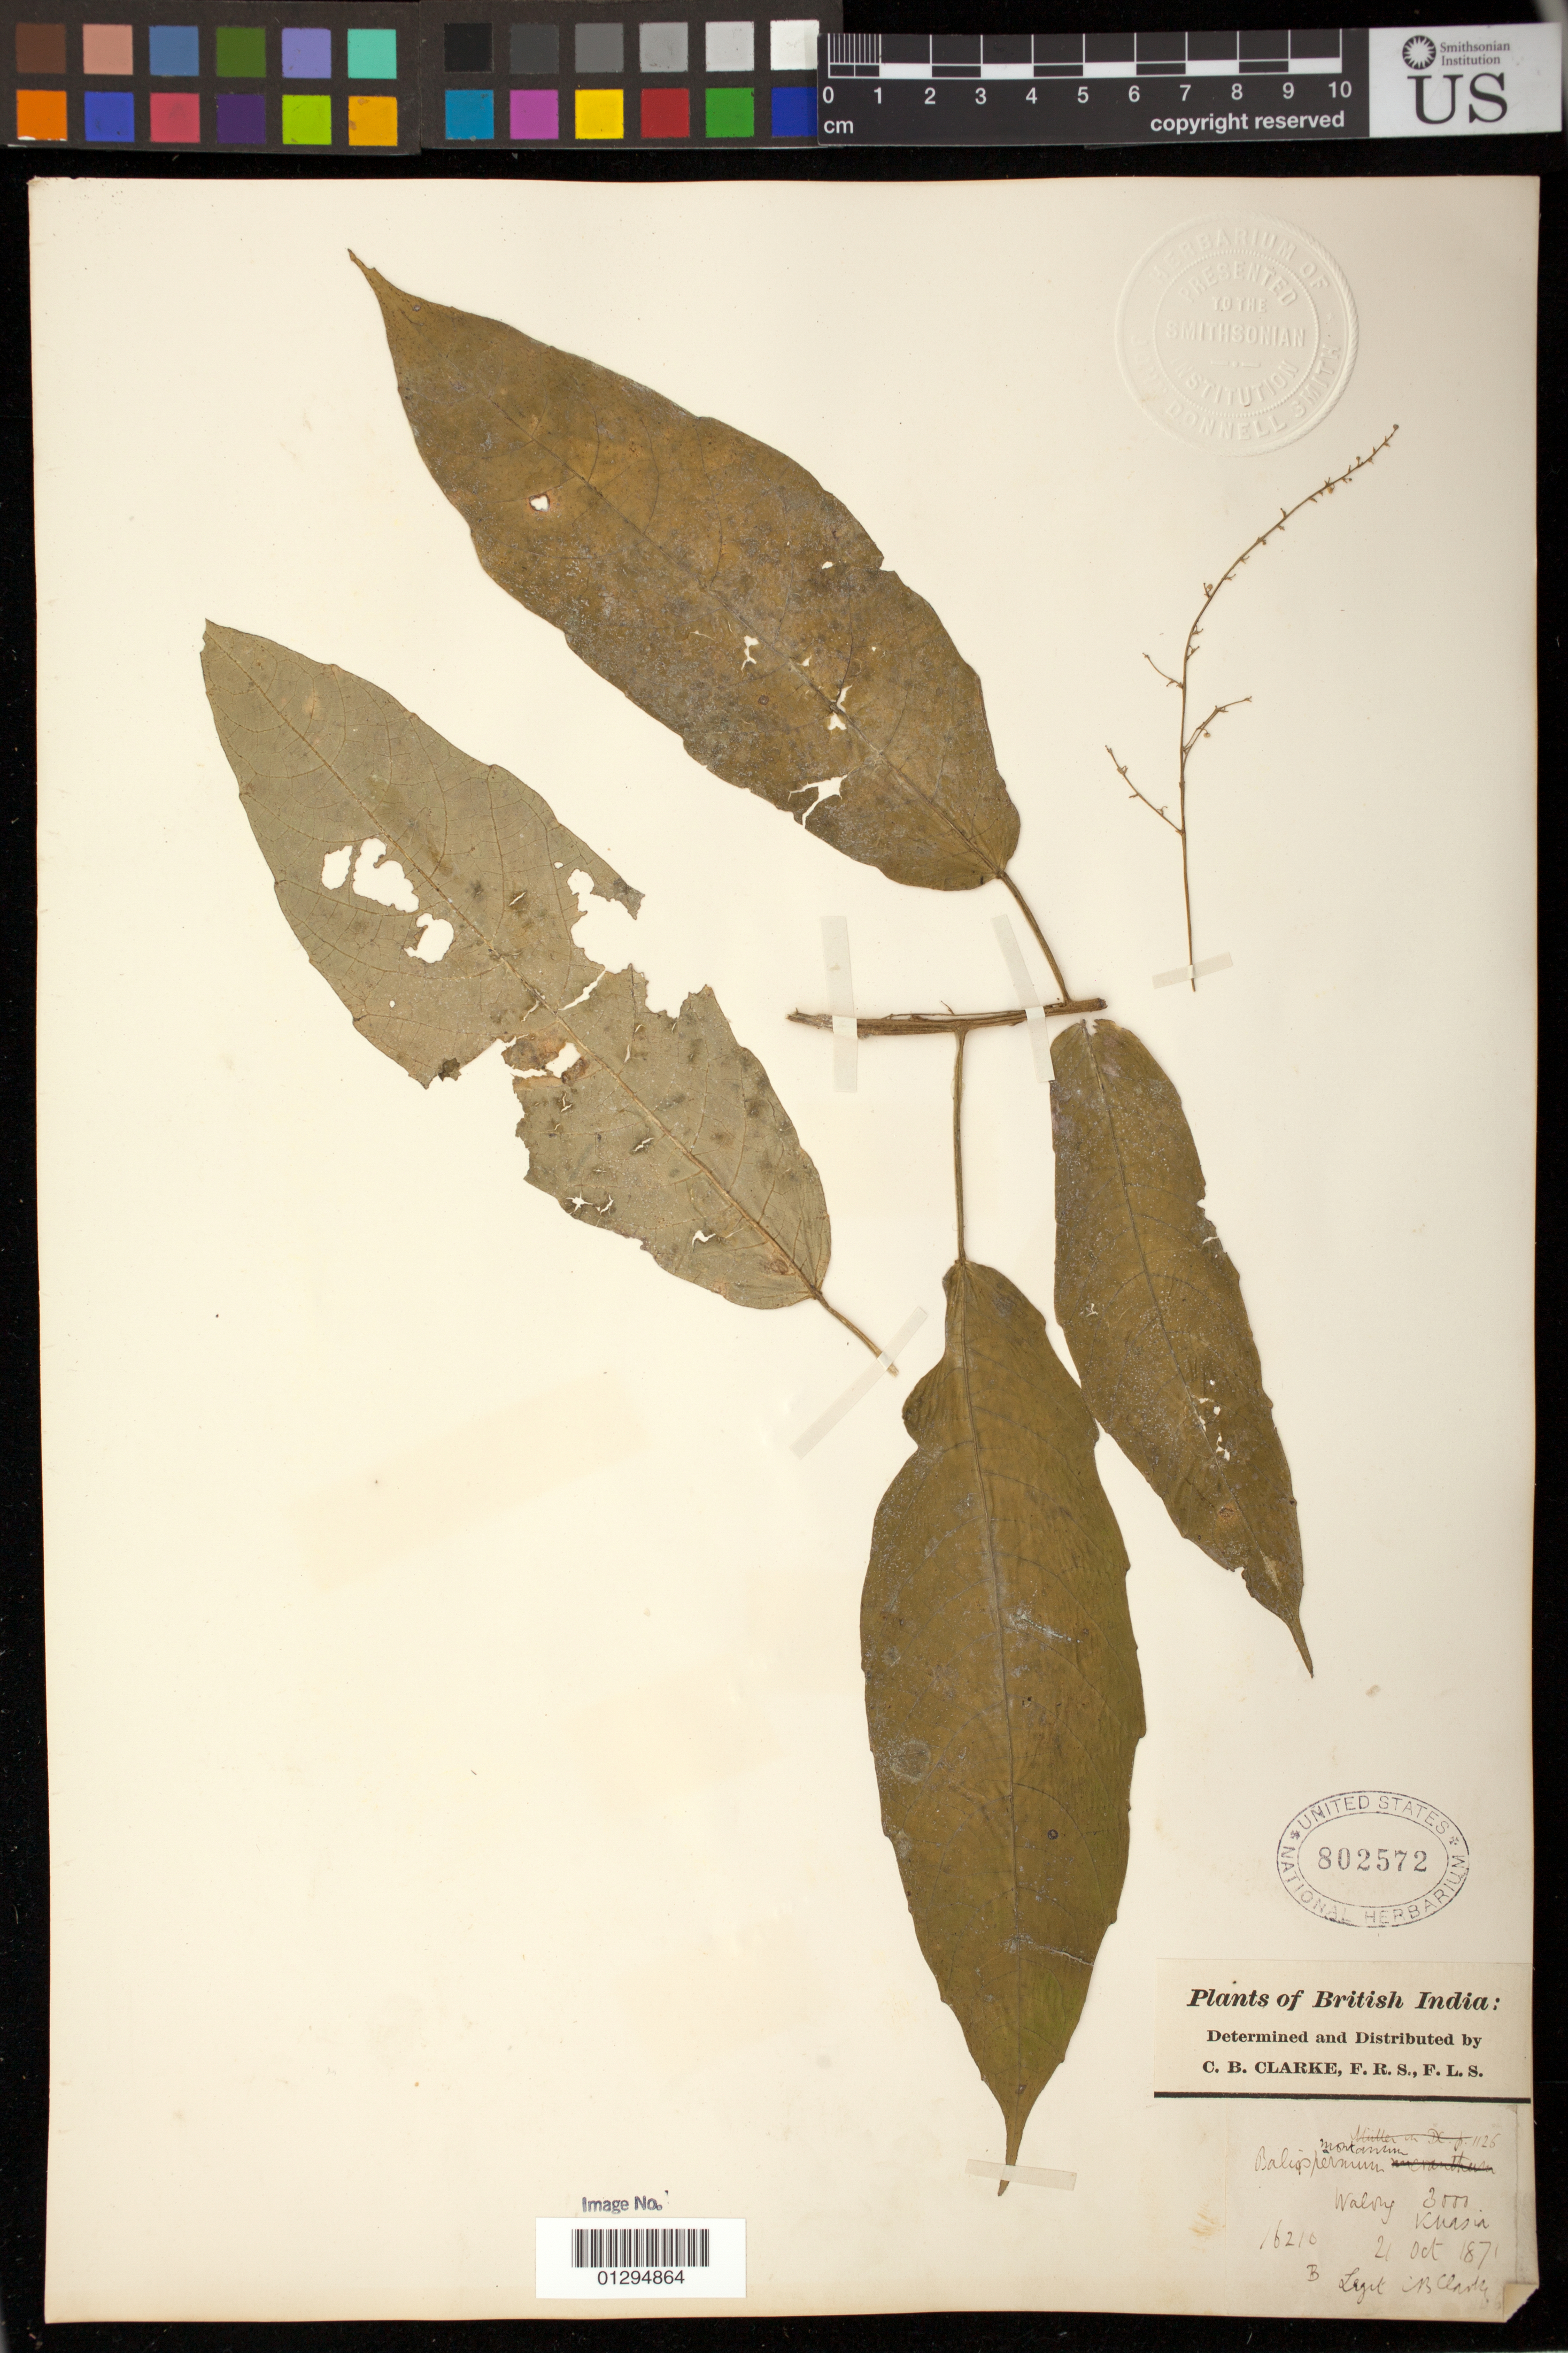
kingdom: Plantae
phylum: Tracheophyta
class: Magnoliopsida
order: Malpighiales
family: Euphorbiaceae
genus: Baliospermum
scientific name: Baliospermum montanum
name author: (Willd.) Müll. Arg.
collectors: C. B. Clarke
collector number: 16210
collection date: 1871-10-21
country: India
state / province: Meghalaya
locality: Walong 3000 Khasia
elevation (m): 3000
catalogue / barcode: US 802572